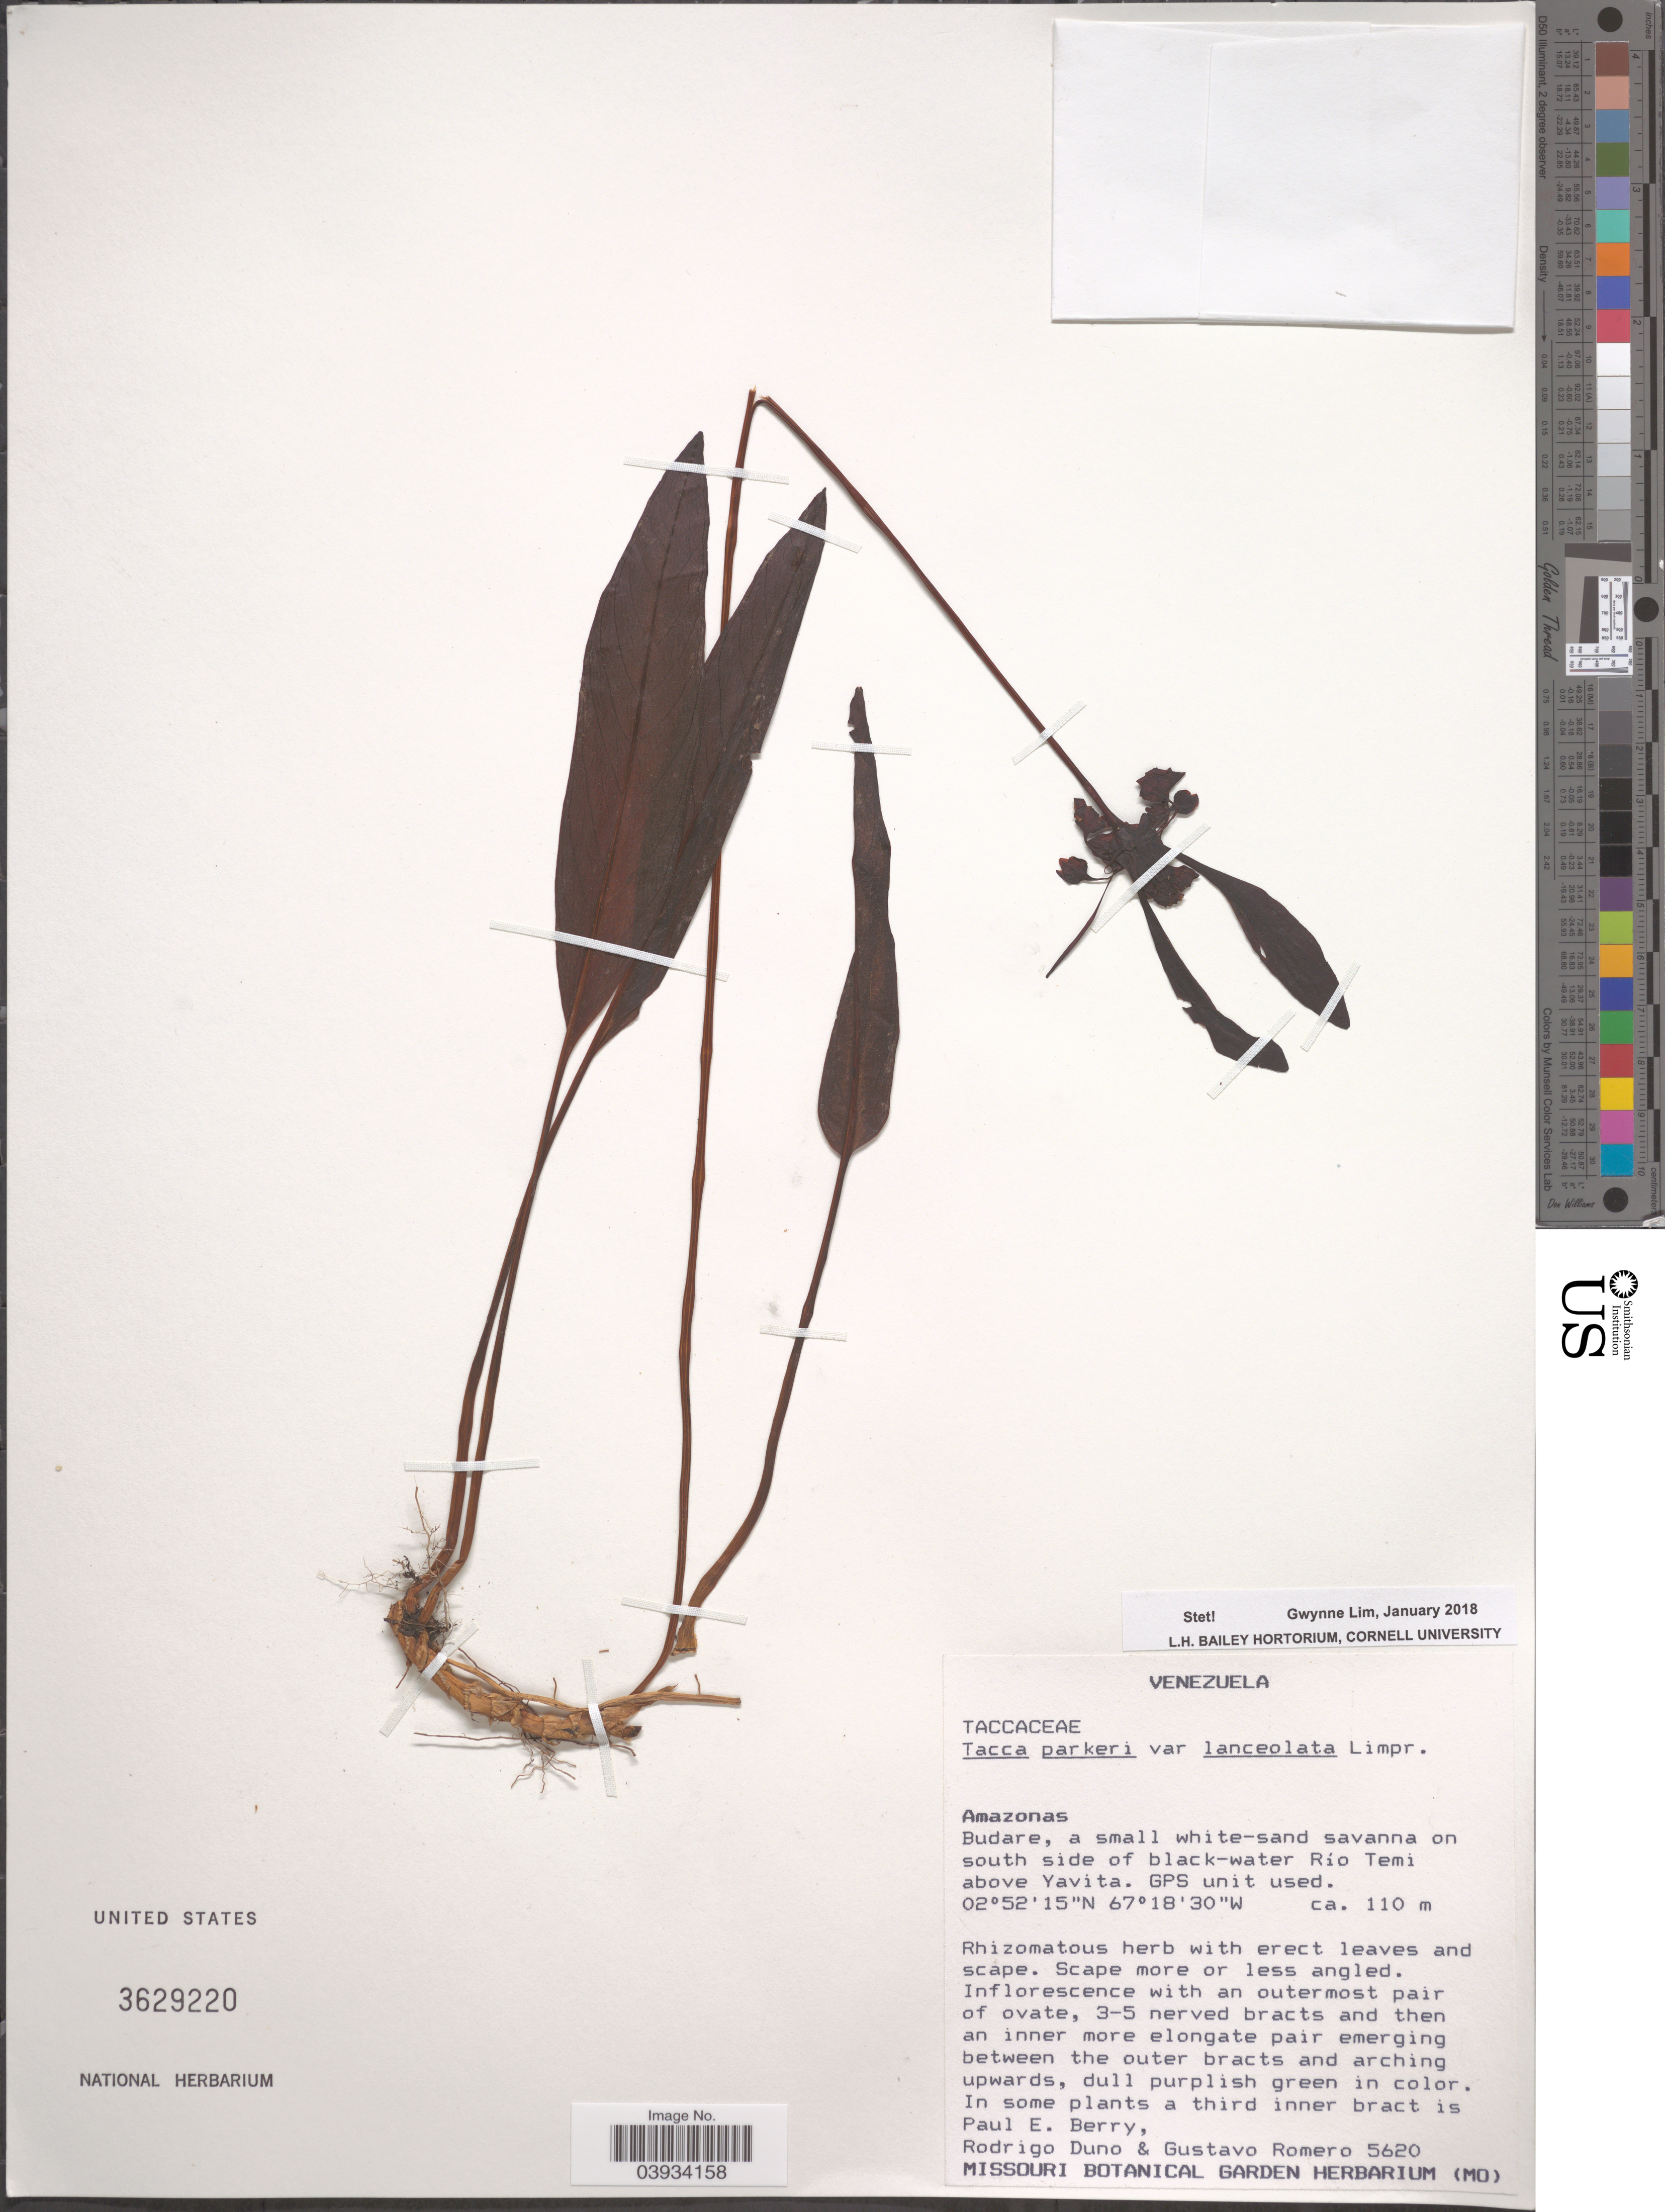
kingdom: Plantae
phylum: Tracheophyta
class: Liliopsida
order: Dioscoreales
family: Dioscoreaceae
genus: Tacca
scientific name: Tacca parkeri var. lanceolata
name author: Seem.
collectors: P. E. Berry, R. Duno & G. Romero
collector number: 5620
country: Venezuela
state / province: Amazonas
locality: On south side of black-water Río Temi above Yavita. GPS unit used.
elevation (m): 110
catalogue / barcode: US 3629220